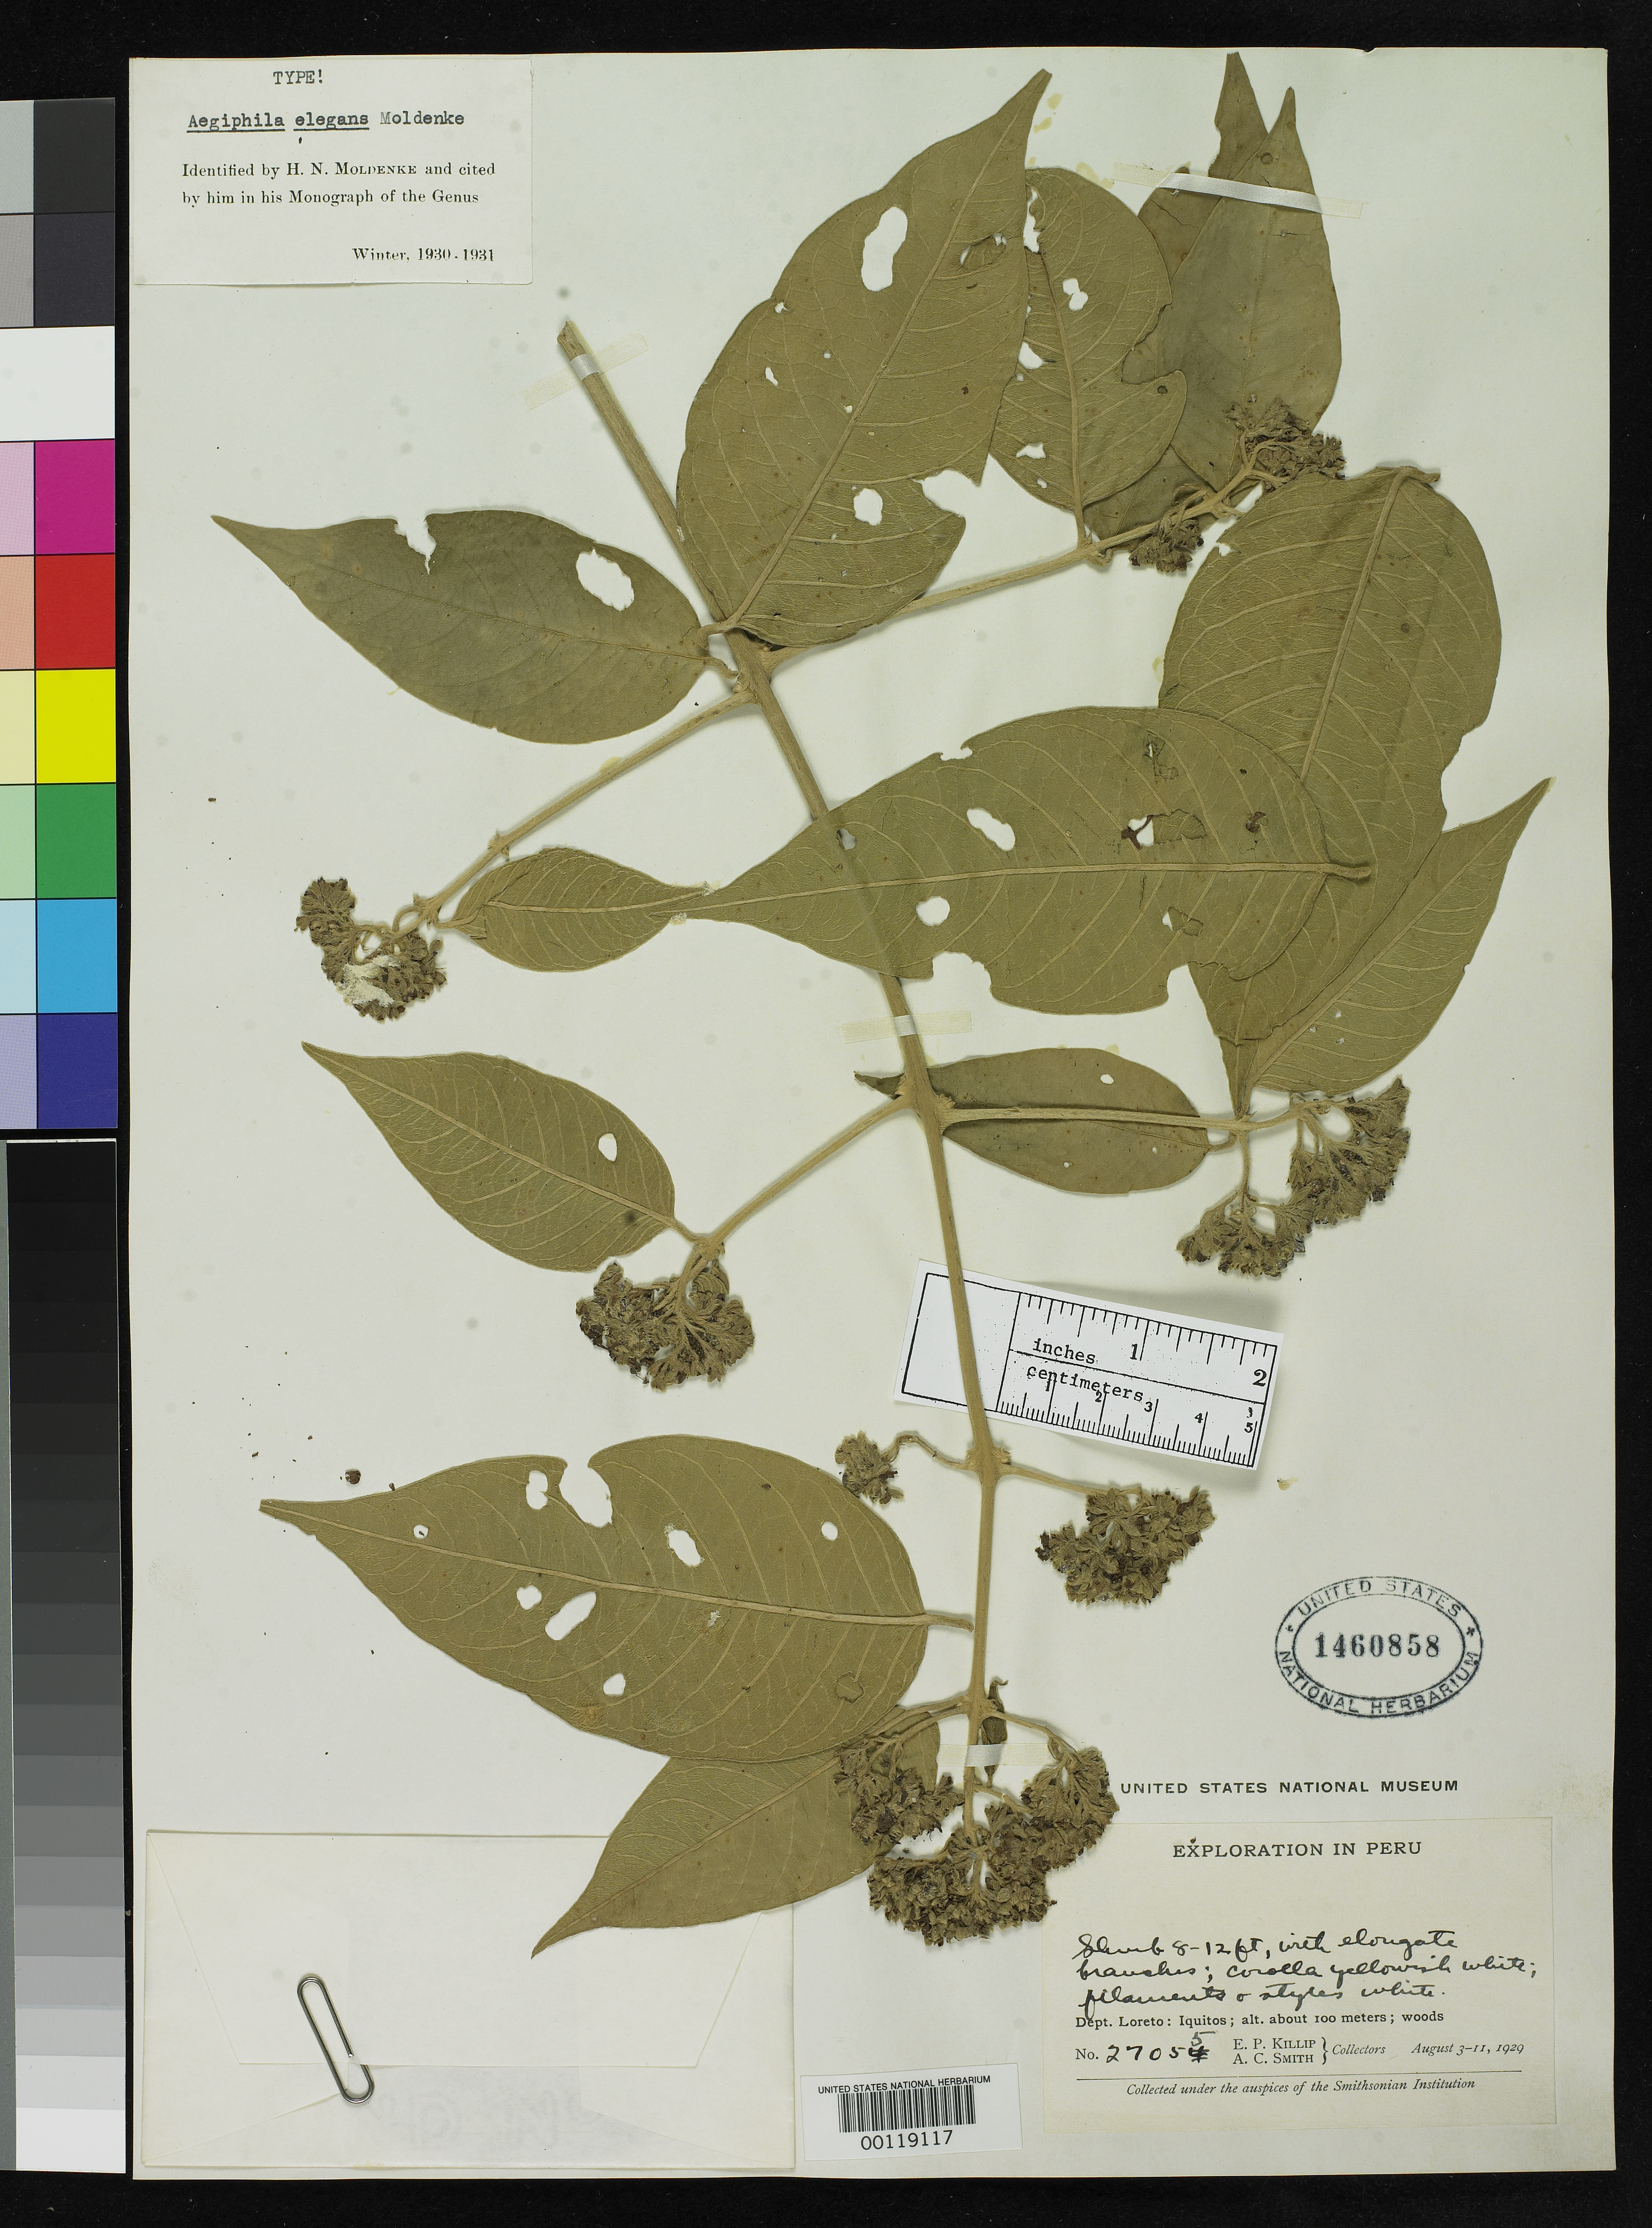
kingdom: Plantae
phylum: Tracheophyta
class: Magnoliopsida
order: Lamiales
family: Lamiaceae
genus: Aegiphila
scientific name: Aegiphila elegans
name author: Moldenke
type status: Holotype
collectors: E. P. Killip & A. C. Smith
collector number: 27055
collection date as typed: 05 Aug 1929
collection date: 1929-08-05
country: Peru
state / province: Loreto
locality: Iquitos.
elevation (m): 100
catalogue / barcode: US 1460858